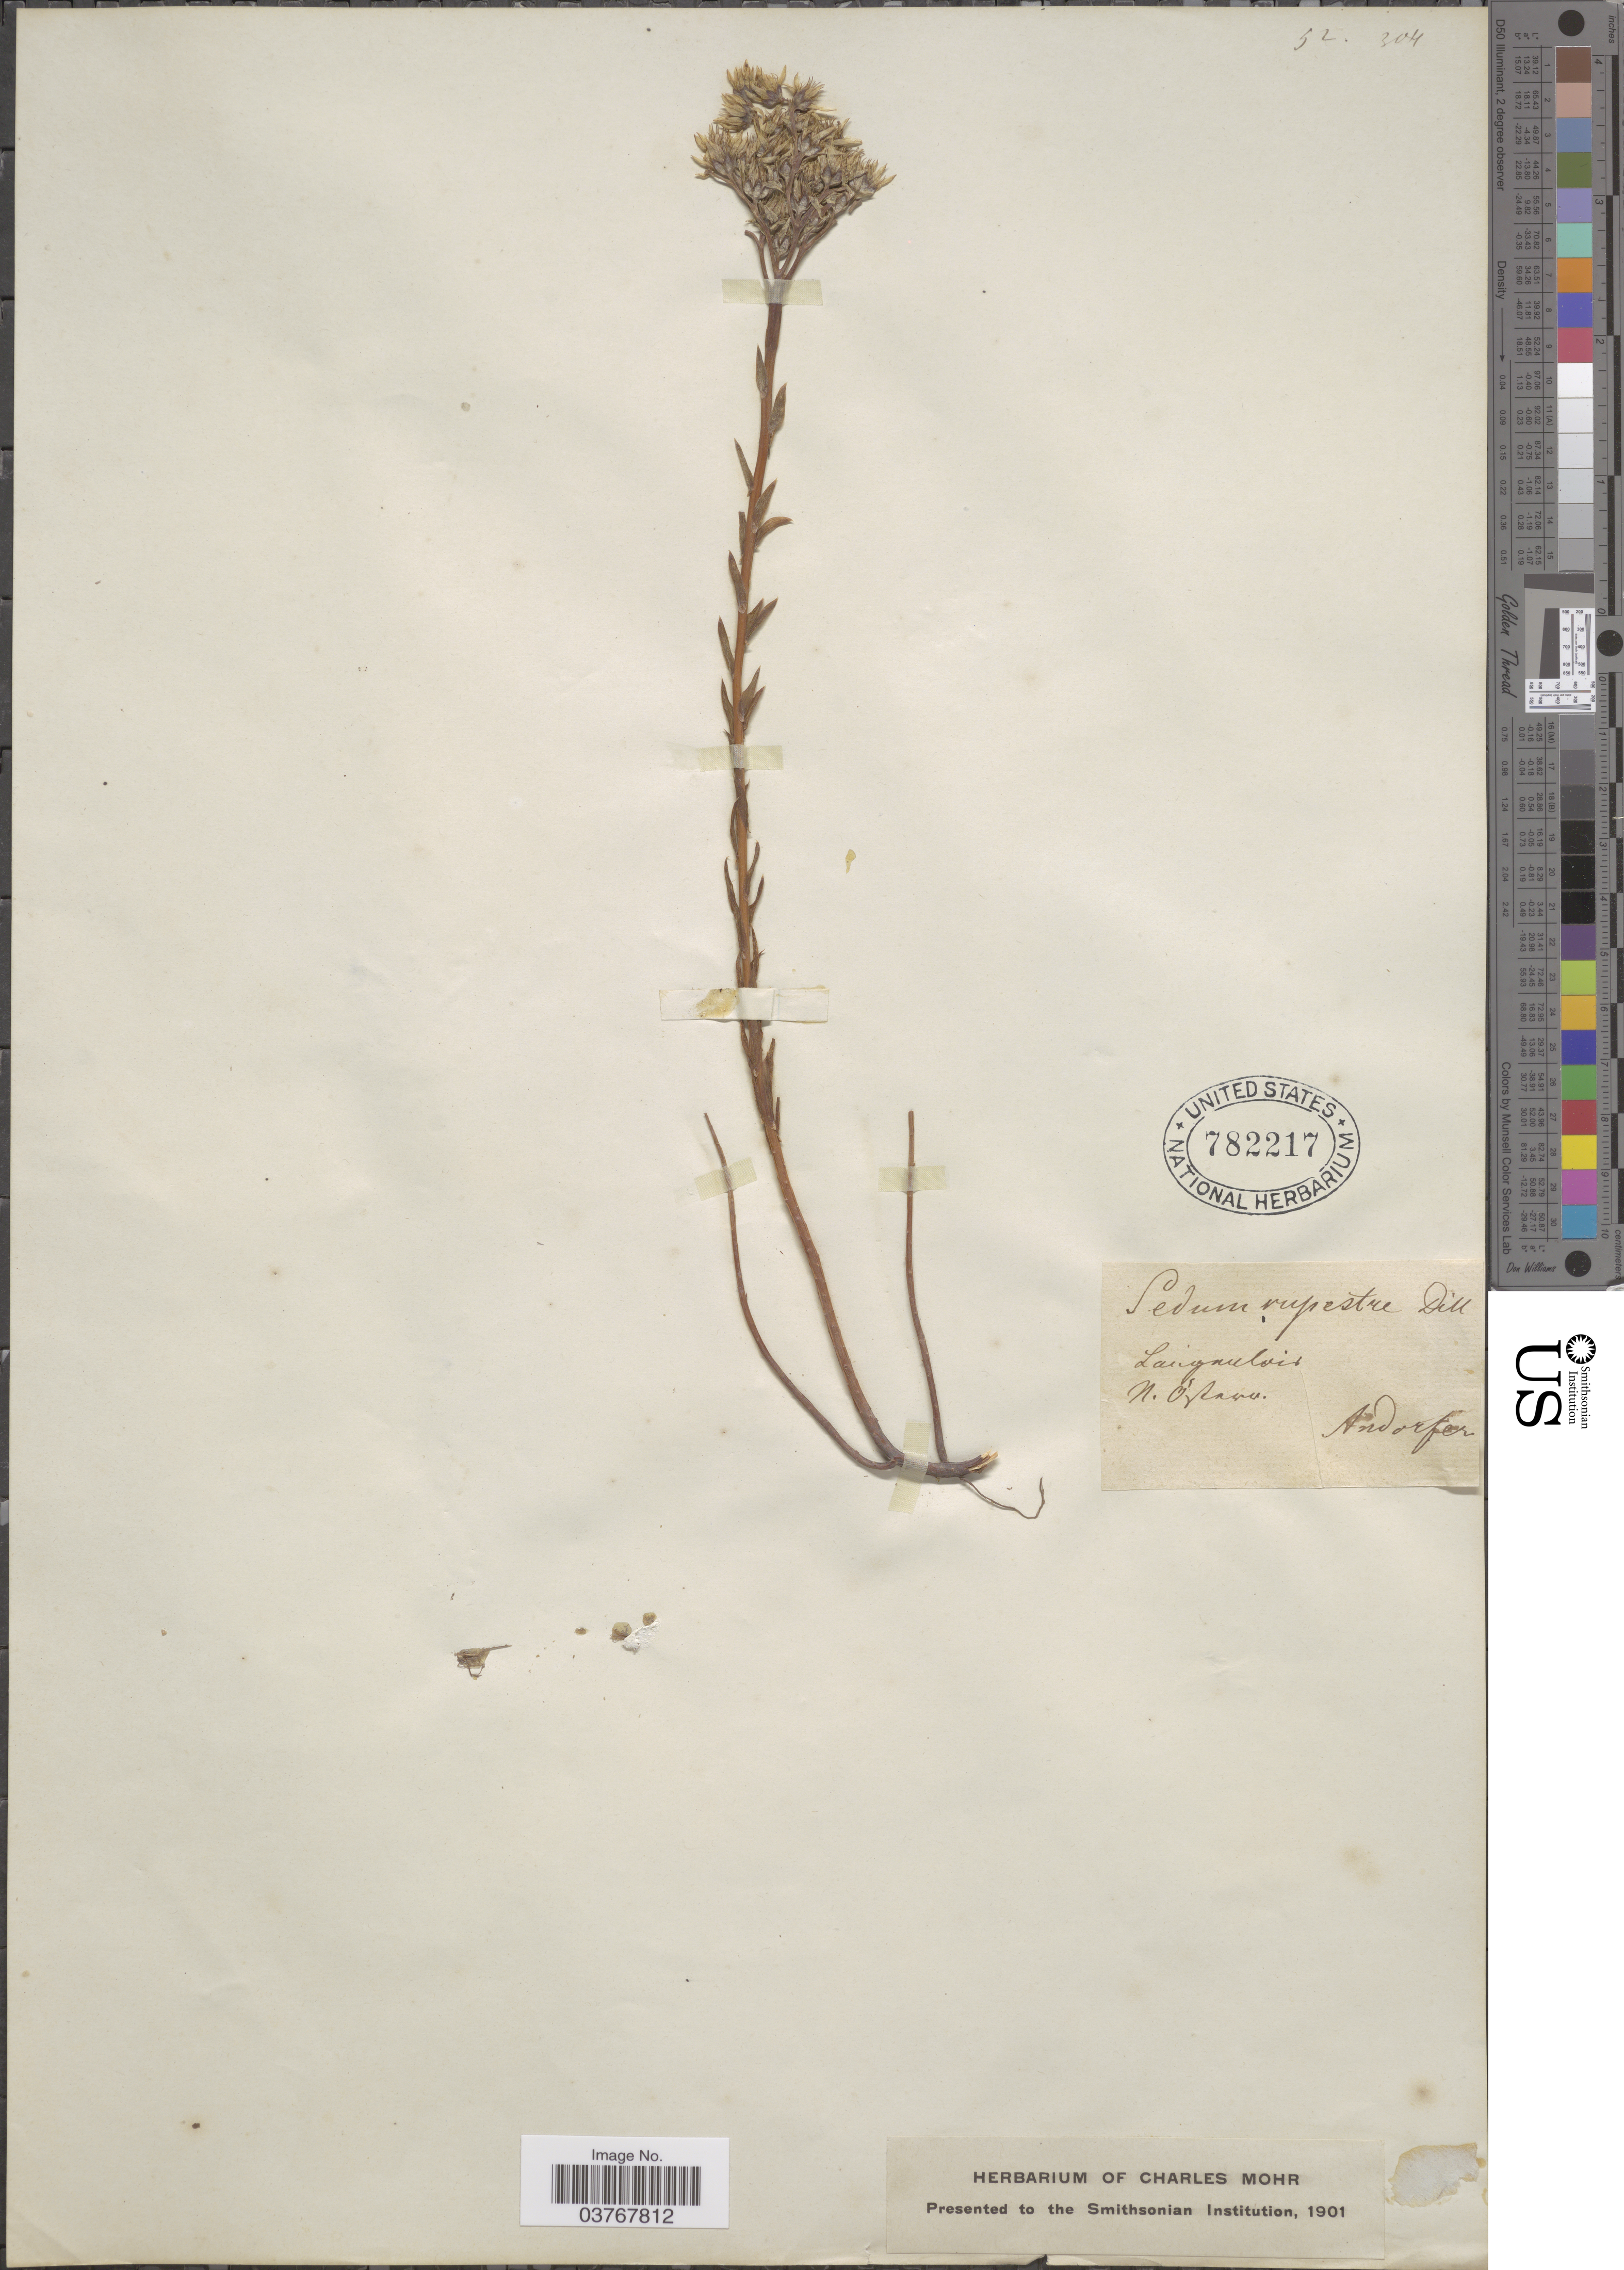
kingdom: Plantae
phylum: Tracheophyta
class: Magnoliopsida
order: Saxifragales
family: Crassulaceae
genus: Petrosedum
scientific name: Petrosedum rupestre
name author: (L.) P.V. Heath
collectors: -. Andorfer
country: Austria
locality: Langenlois. N. Ojlanu. [interpreted]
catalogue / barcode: US 782217